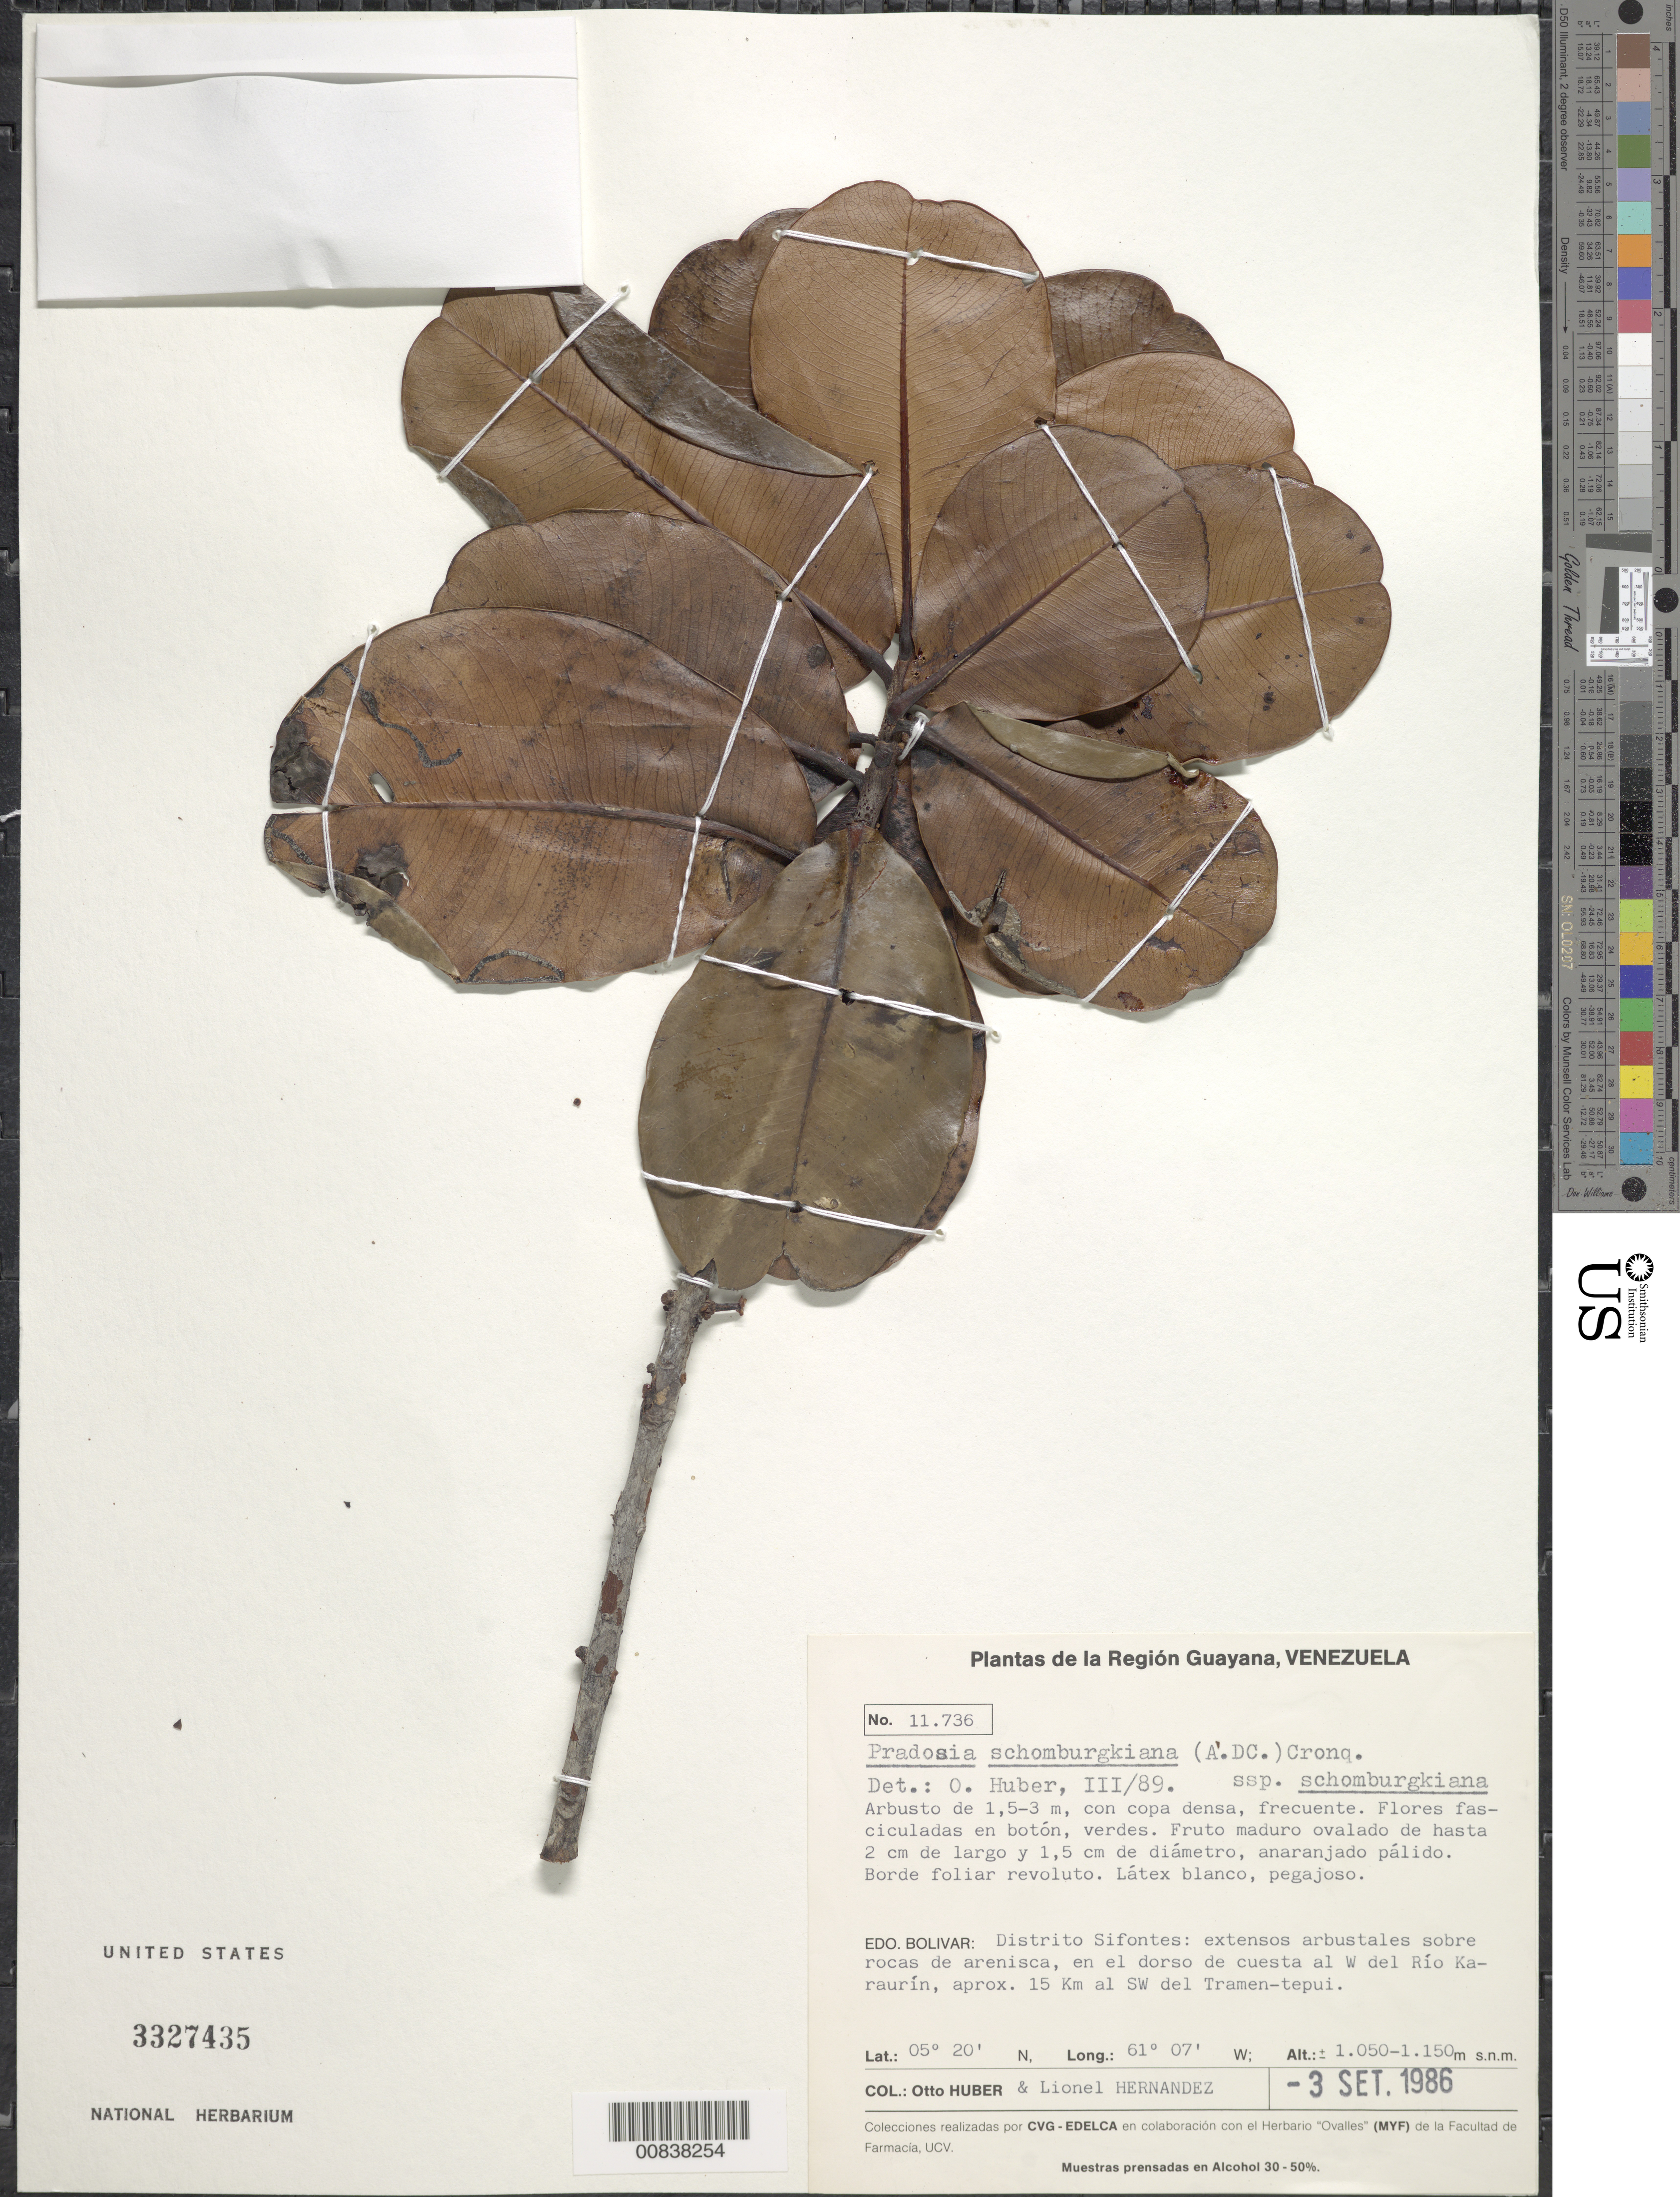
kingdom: Plantae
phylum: Tracheophyta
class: Magnoliopsida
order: Ericales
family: Sapotaceae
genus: Pradosia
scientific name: Pradosia schomburgkiana subsp. schomburgkiana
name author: (A. DC.) Cronq.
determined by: Huber, Otto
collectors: O. Huber & L. Hernández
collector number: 11736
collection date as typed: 3-Sep-86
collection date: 1986-09-03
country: Venezuela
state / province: Bolívar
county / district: Sifontes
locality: Río Karaurín, W of, 12 km SW del Tramen-tepuí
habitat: Extensos arbustales sobre rocas de arenisca, en el dorso de cuesta al W del Rio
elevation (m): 1050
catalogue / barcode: US 3327435